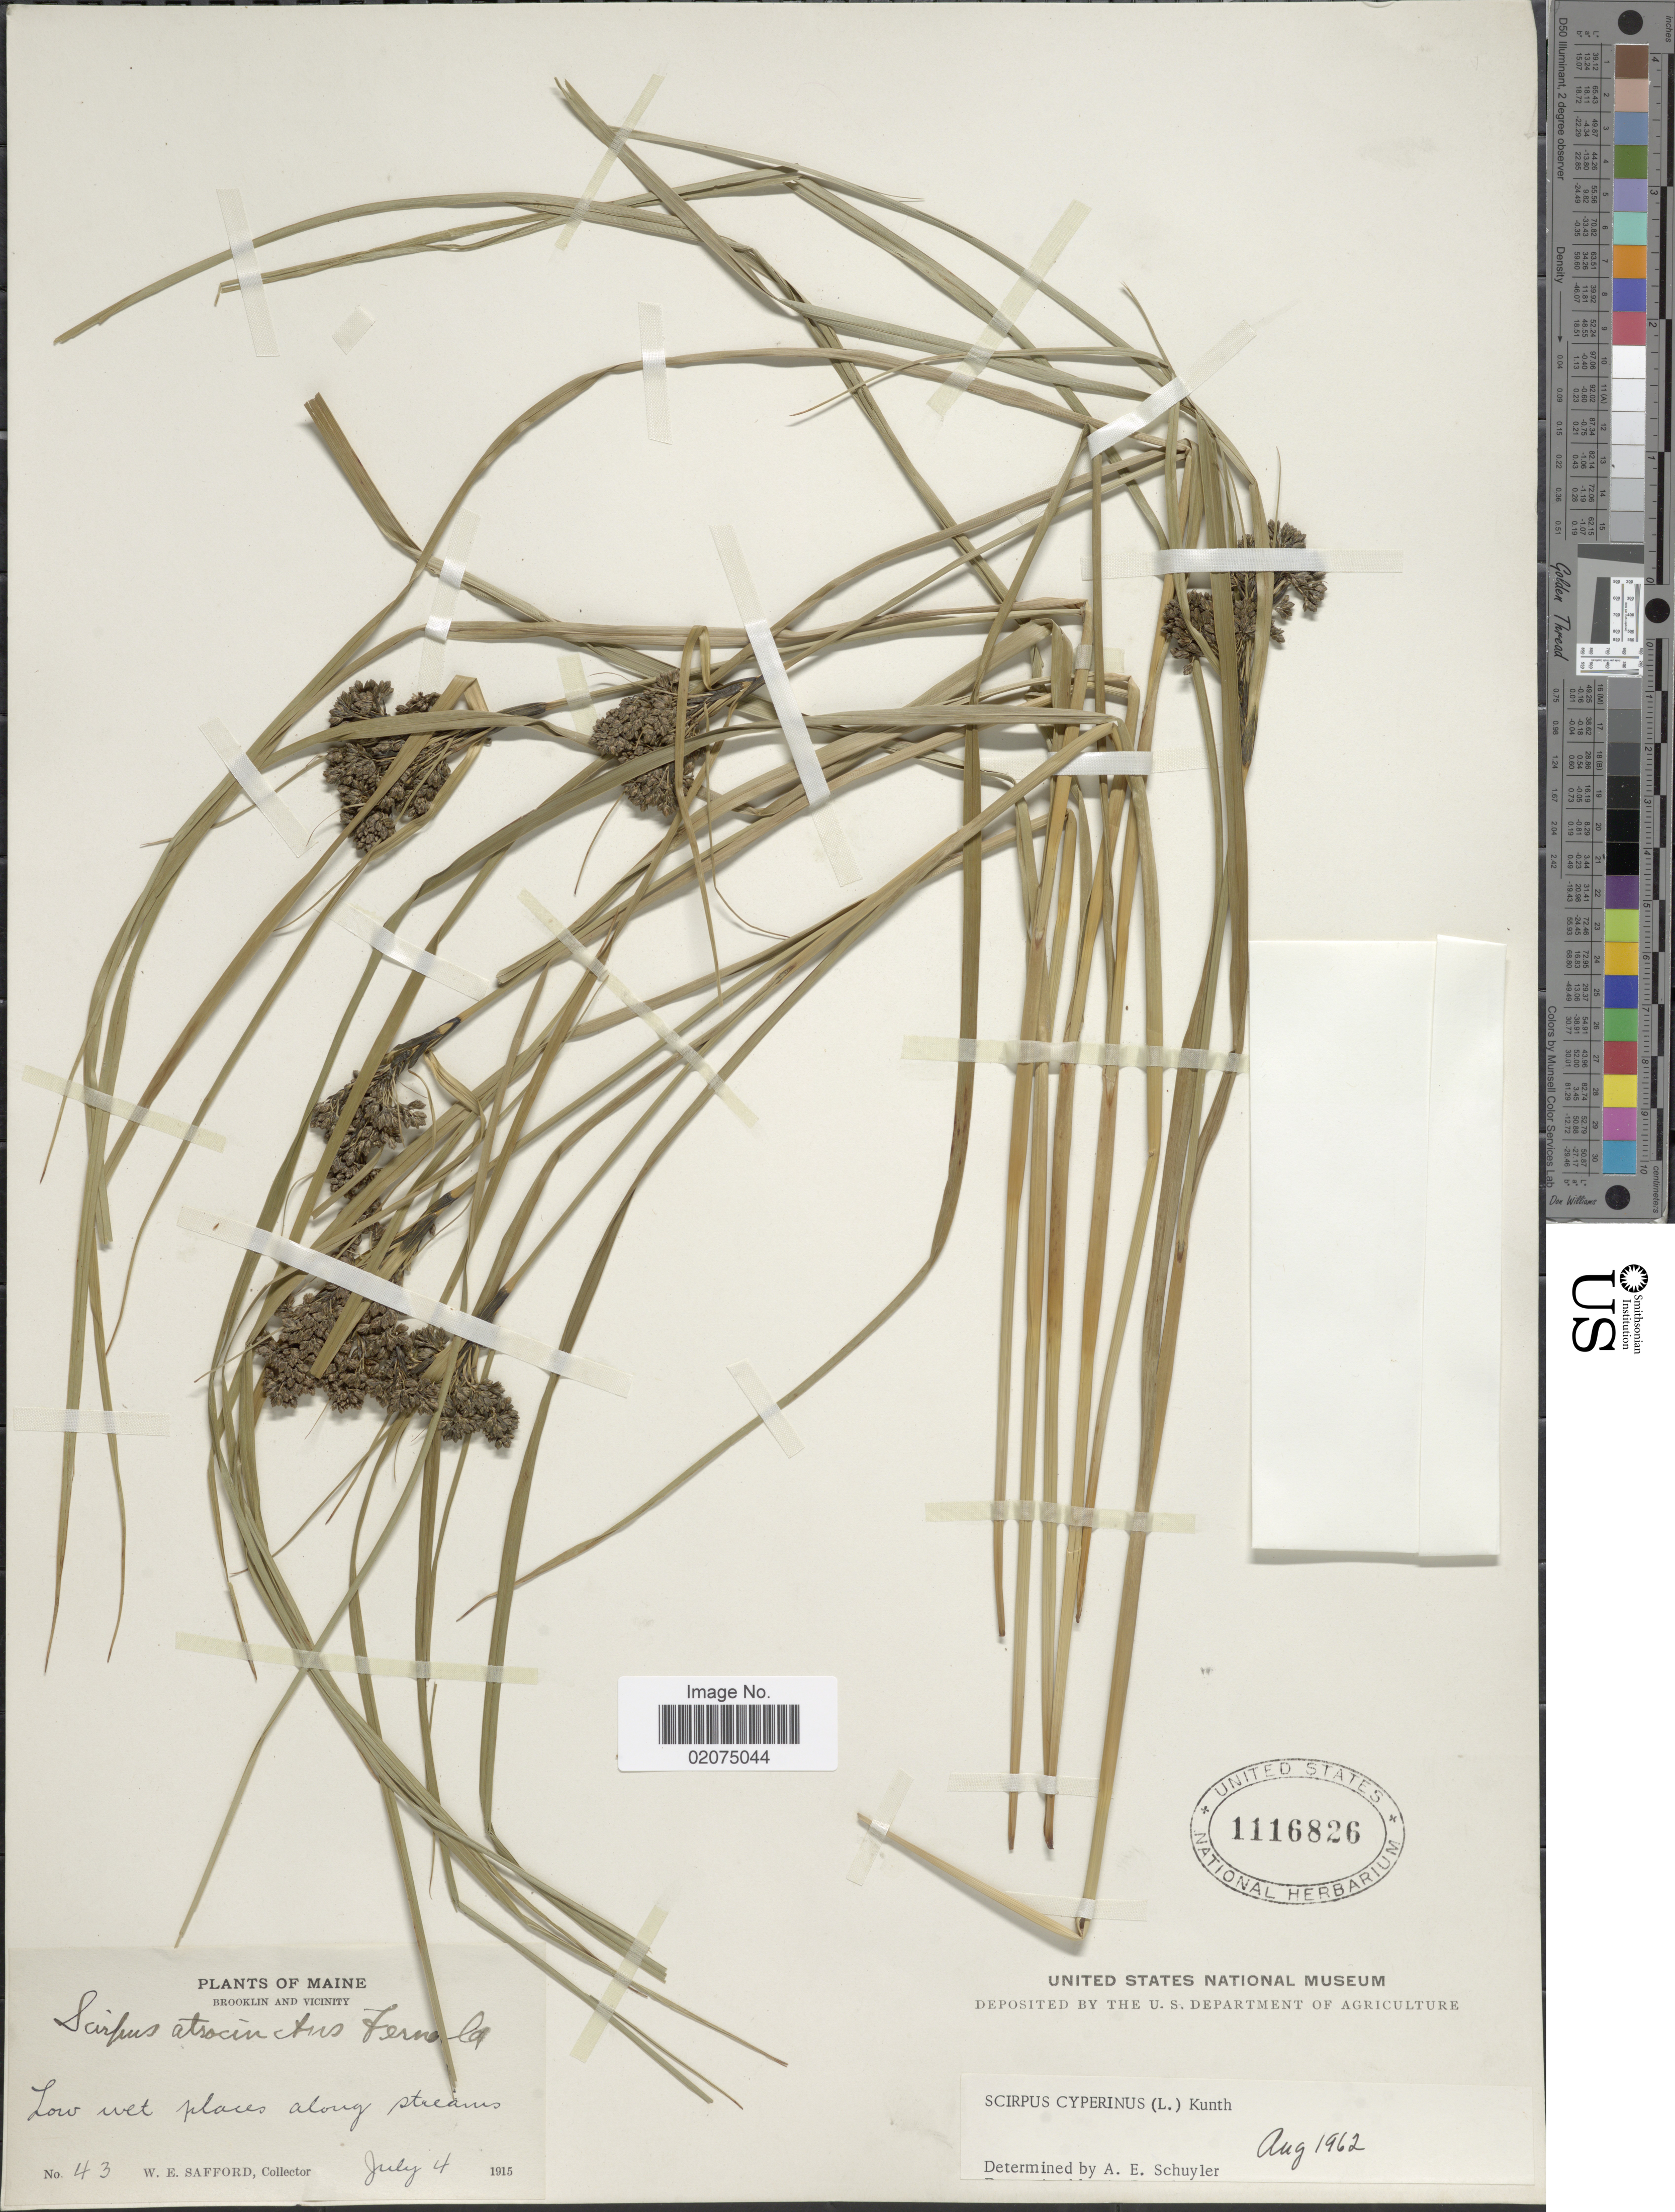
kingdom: Plantae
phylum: Tracheophyta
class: Liliopsida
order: Poales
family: Cyperaceae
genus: Scirpus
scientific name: Scirpus cyperinus (L.) Kunth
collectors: W. E. Safford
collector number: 43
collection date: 1915-07-04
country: United States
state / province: Maine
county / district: Hancock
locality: Brooklin and Vicinity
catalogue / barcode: US 1116826